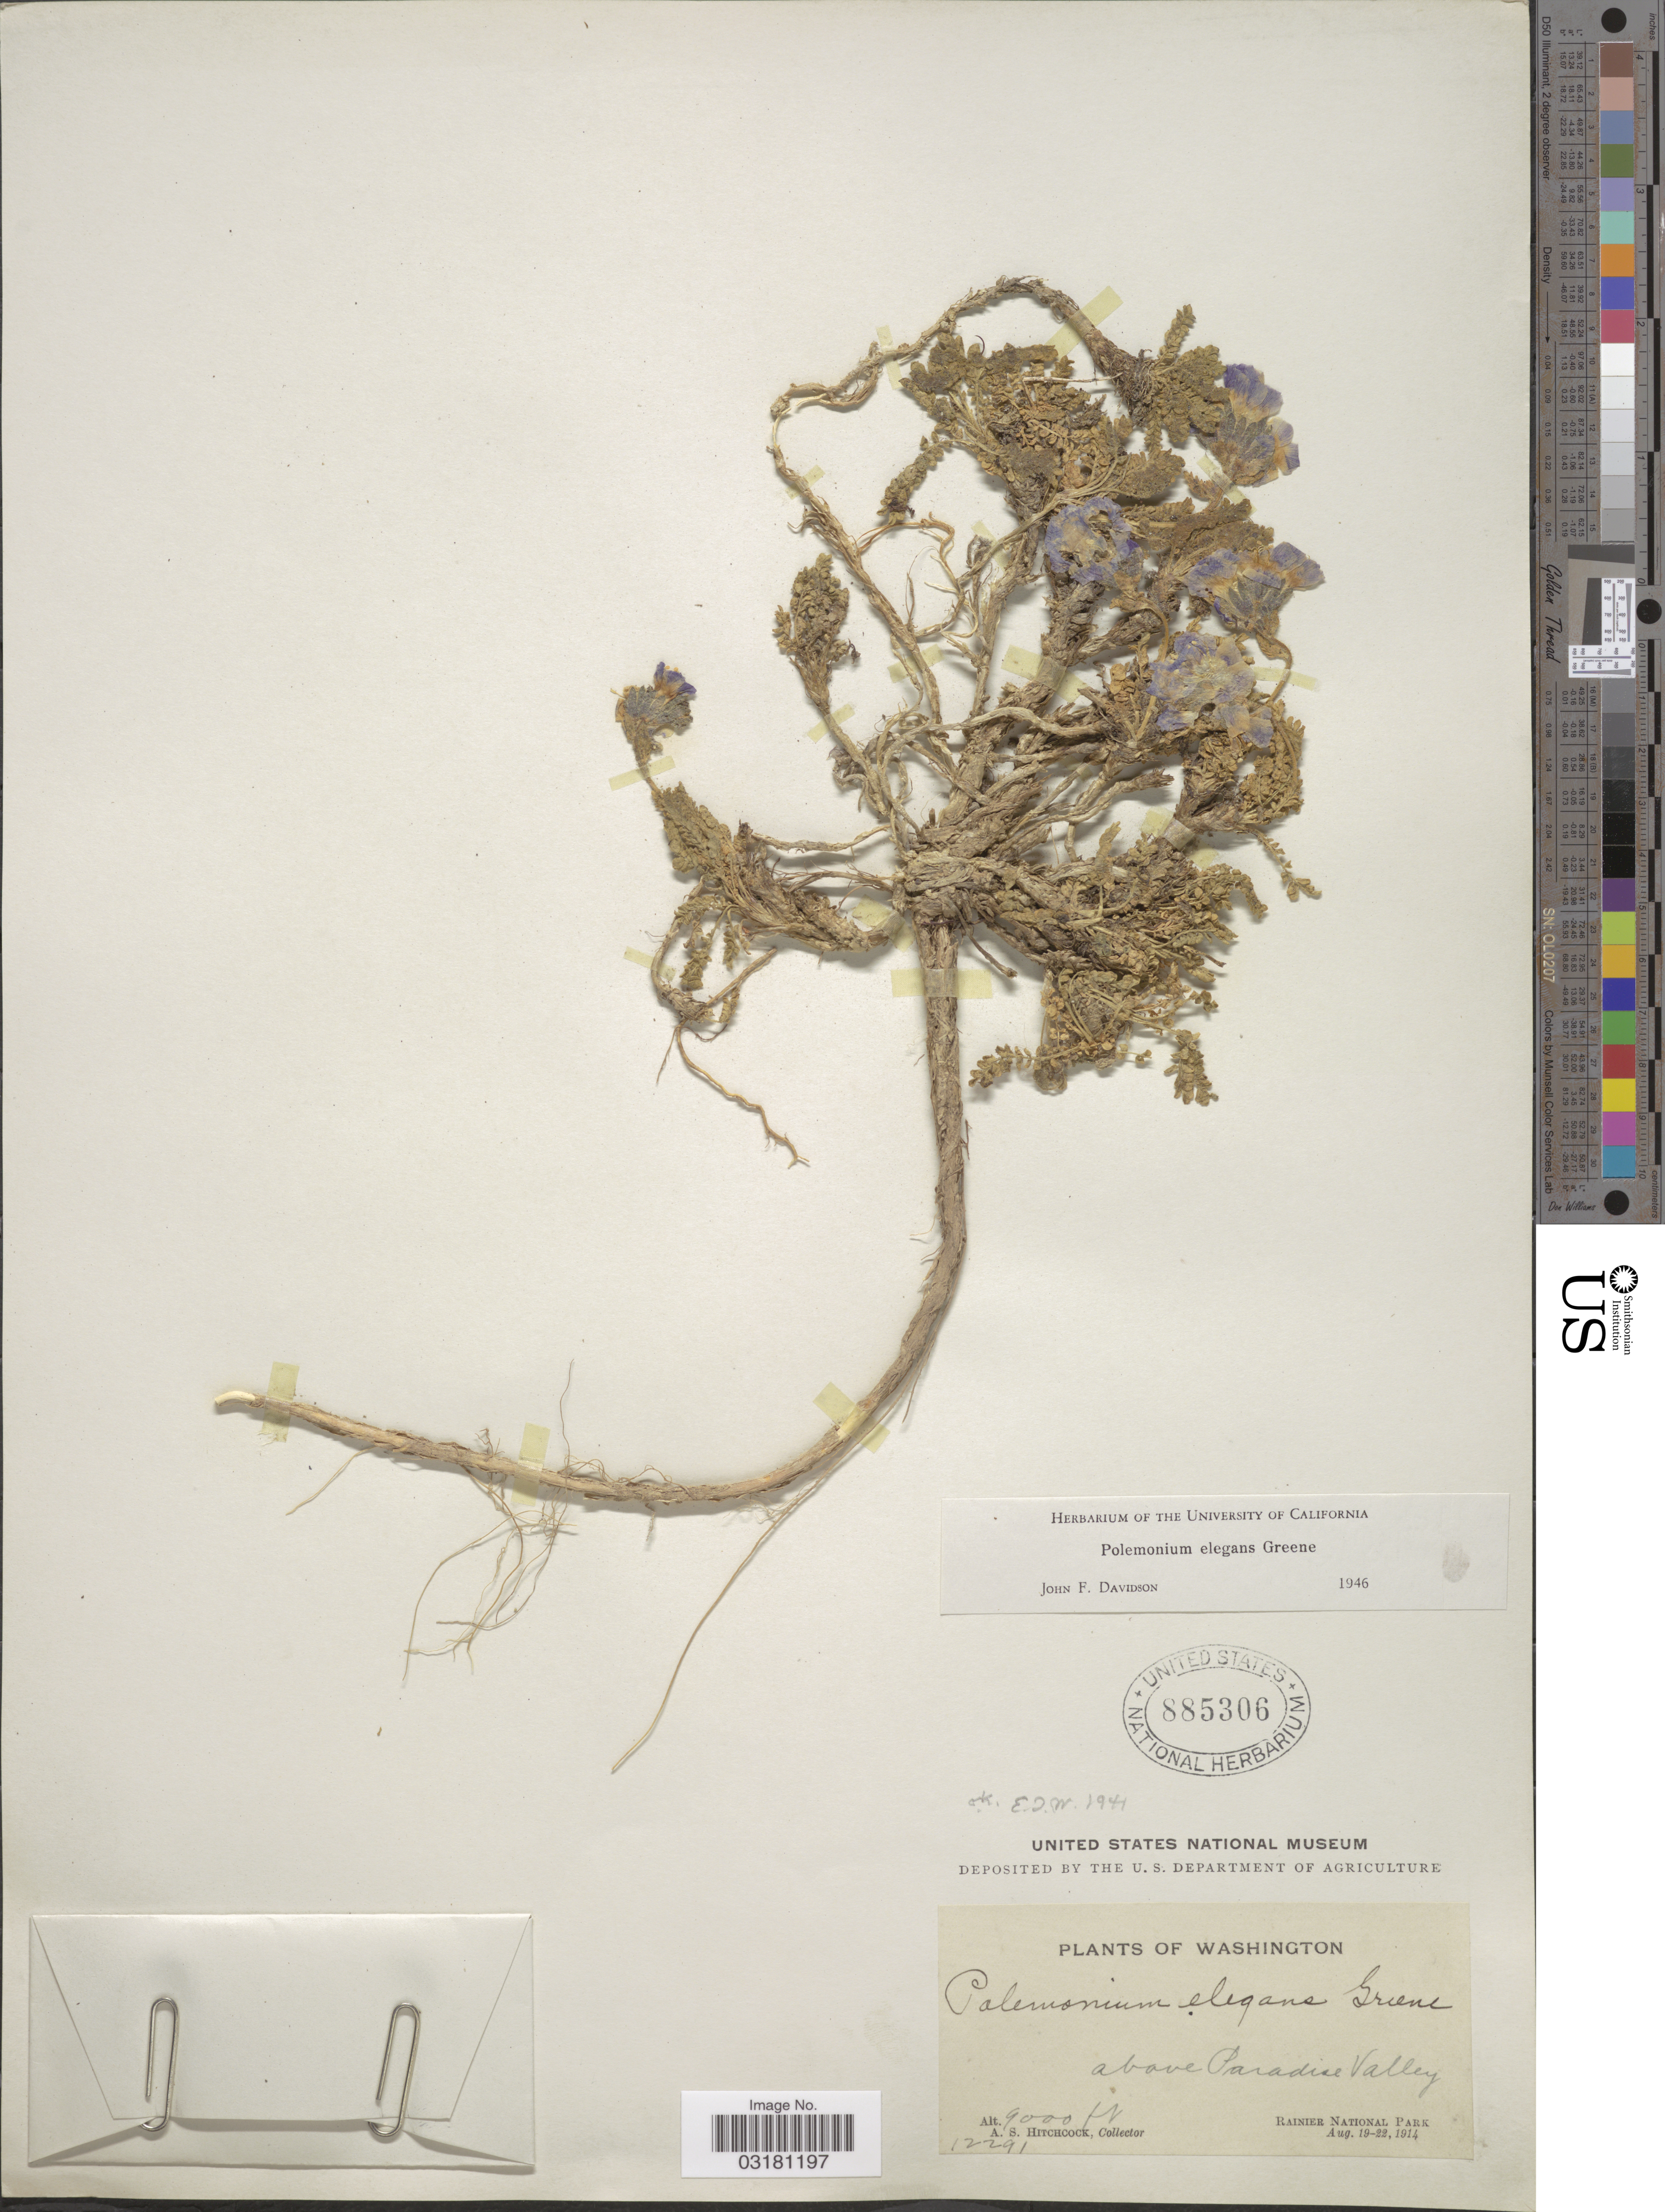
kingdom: Plantae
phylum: Tracheophyta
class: Magnoliopsida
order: Ericales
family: Polemoniaceae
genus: Polemonium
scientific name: Polemonium elegans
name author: S.W. Greene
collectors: A. S. Hitchcock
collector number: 12291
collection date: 1914-08-19/1914-08-22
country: United States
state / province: Washington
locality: Above Paradise Valley. Rainier National Park.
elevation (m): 2743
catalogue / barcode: US 885306